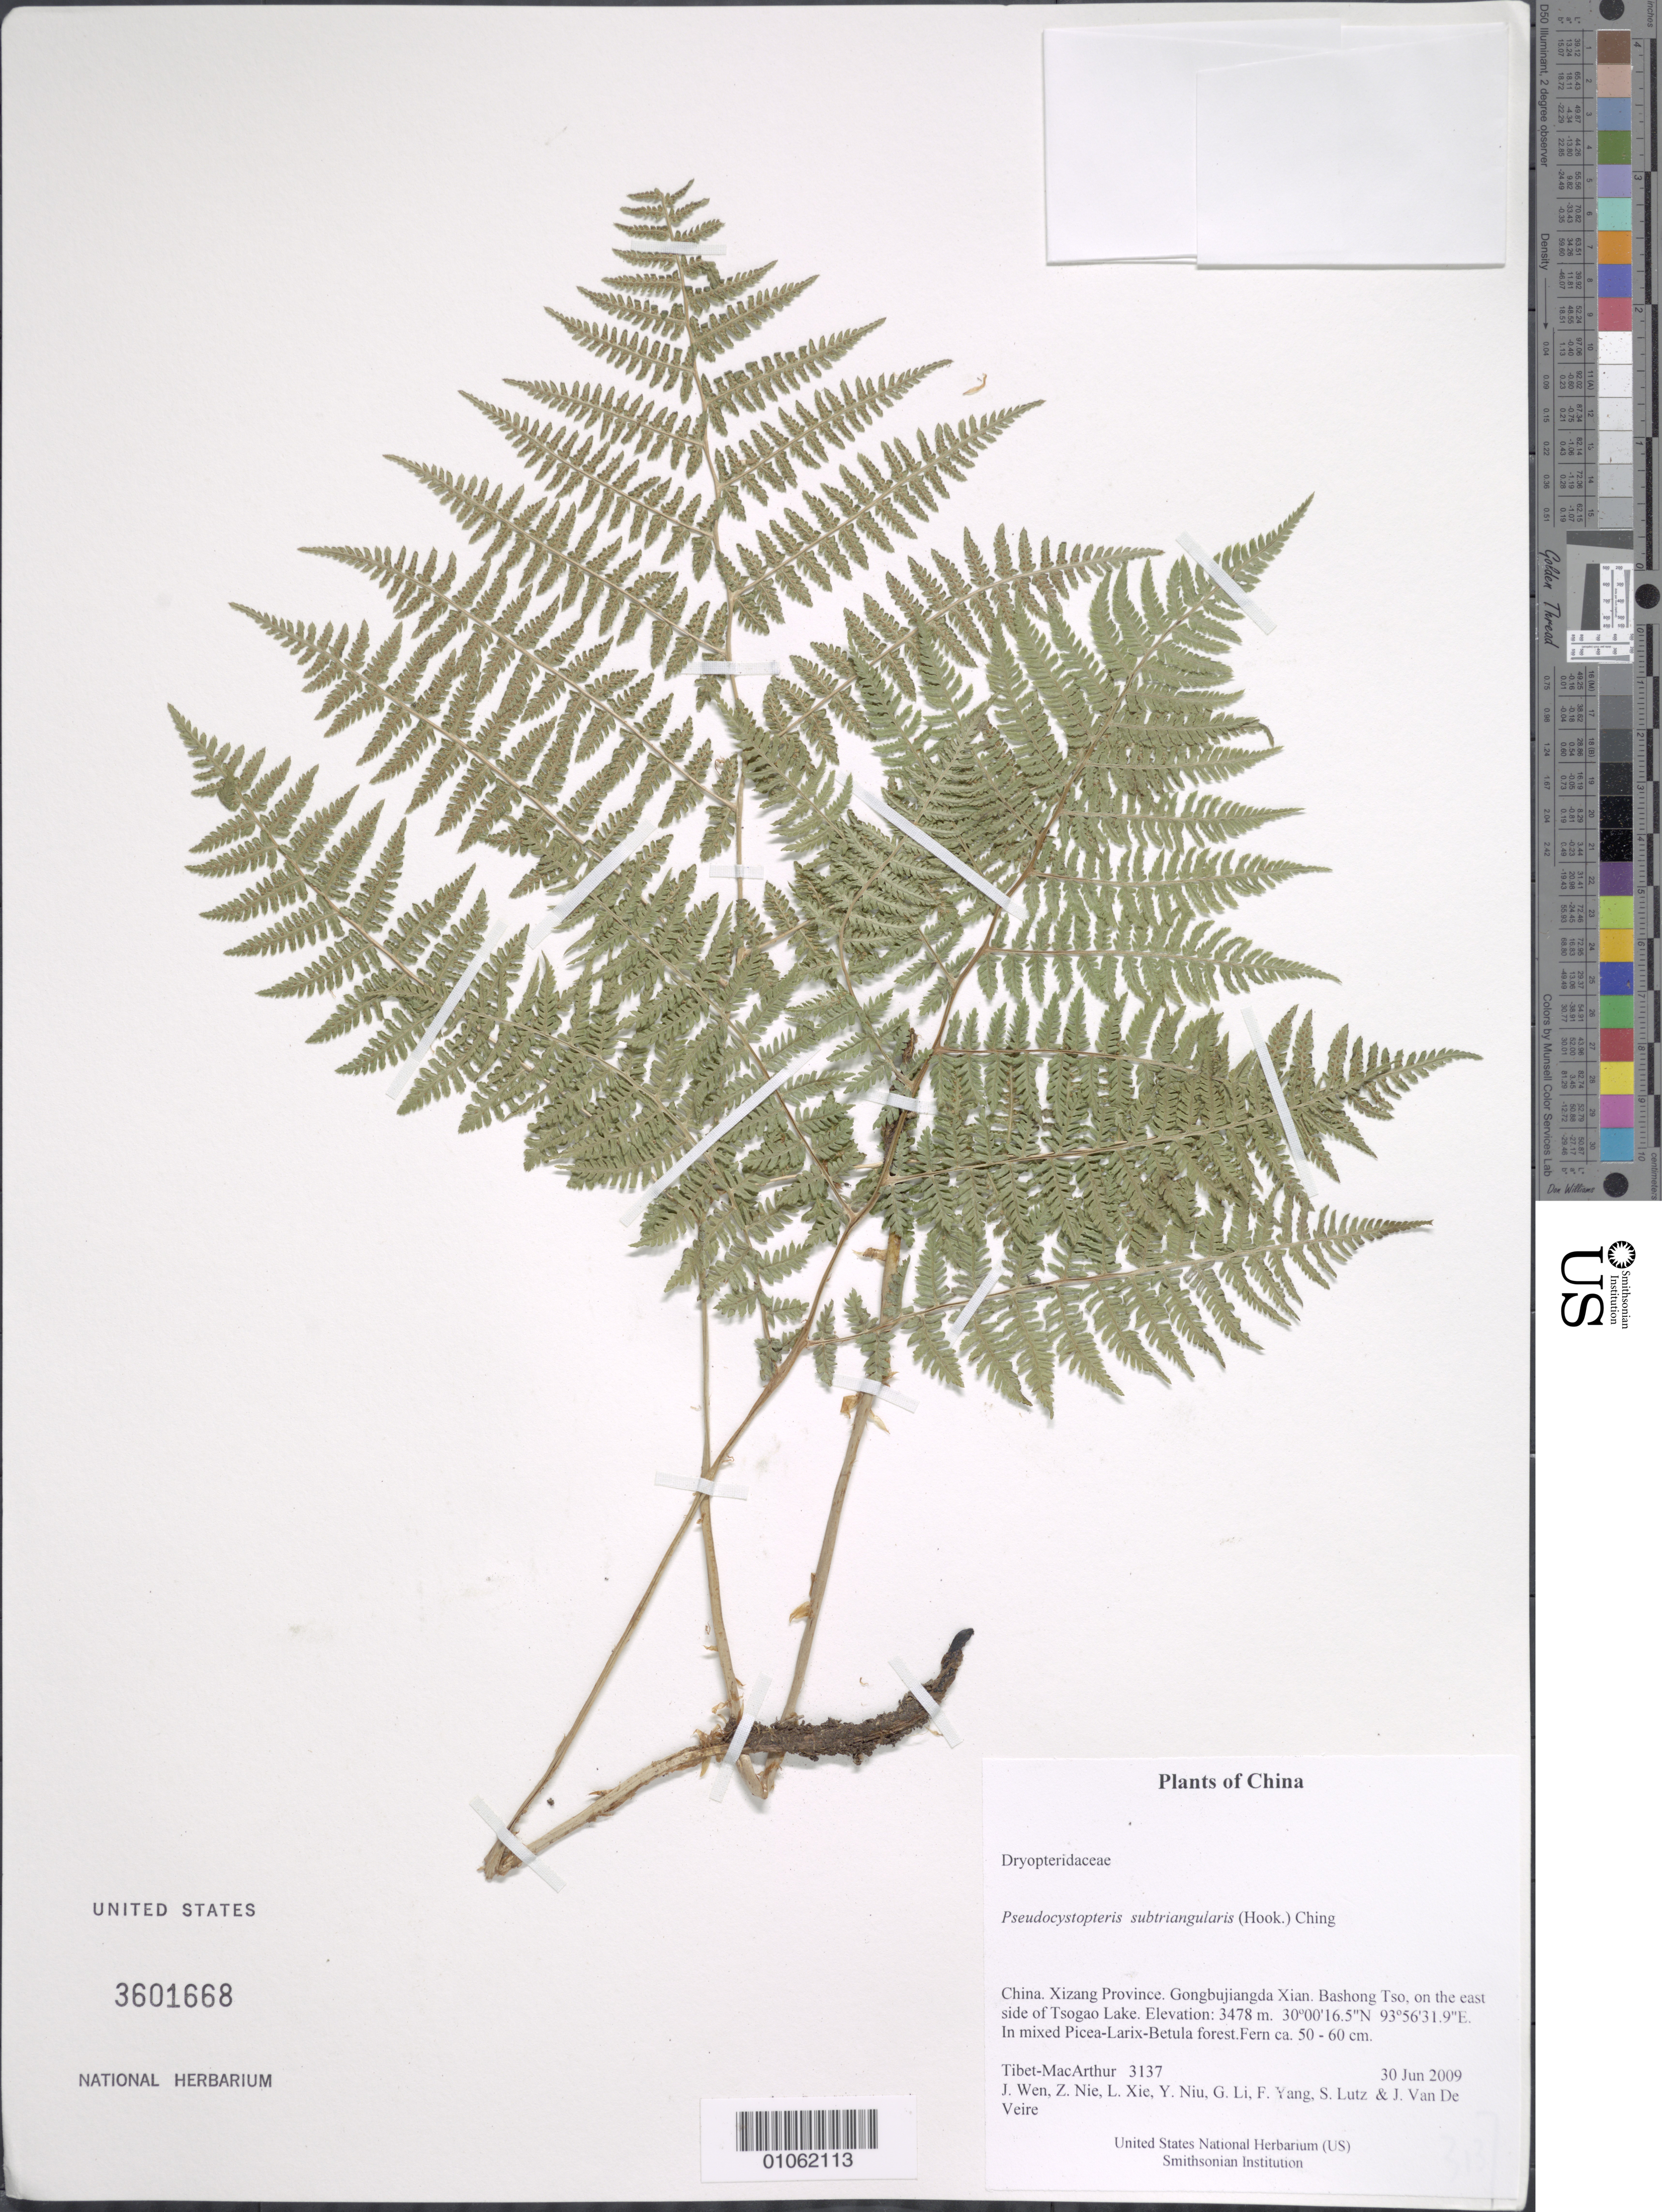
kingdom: Plantae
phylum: Tracheophyta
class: Polypodiopsida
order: Polypodiales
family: Athyriaceae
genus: Athyrium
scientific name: Athyrium subtriangulare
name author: (Hook.) Bedd.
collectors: Tibet-MacArthur, J. Wen, Z. Nie, L. Xie, Y. Niu, G. Li, F. Yang, S. Lutz & J. Van De Veire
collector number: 3137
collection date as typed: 30 Jun 2009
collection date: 2009-06-30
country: China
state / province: Xizang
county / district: Gongbujiangda Xian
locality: Bashong Tso, on the east side of Tsogao Lake.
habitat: In mixed Picea-Larix-Betula forest.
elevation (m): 3478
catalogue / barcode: US 3601668